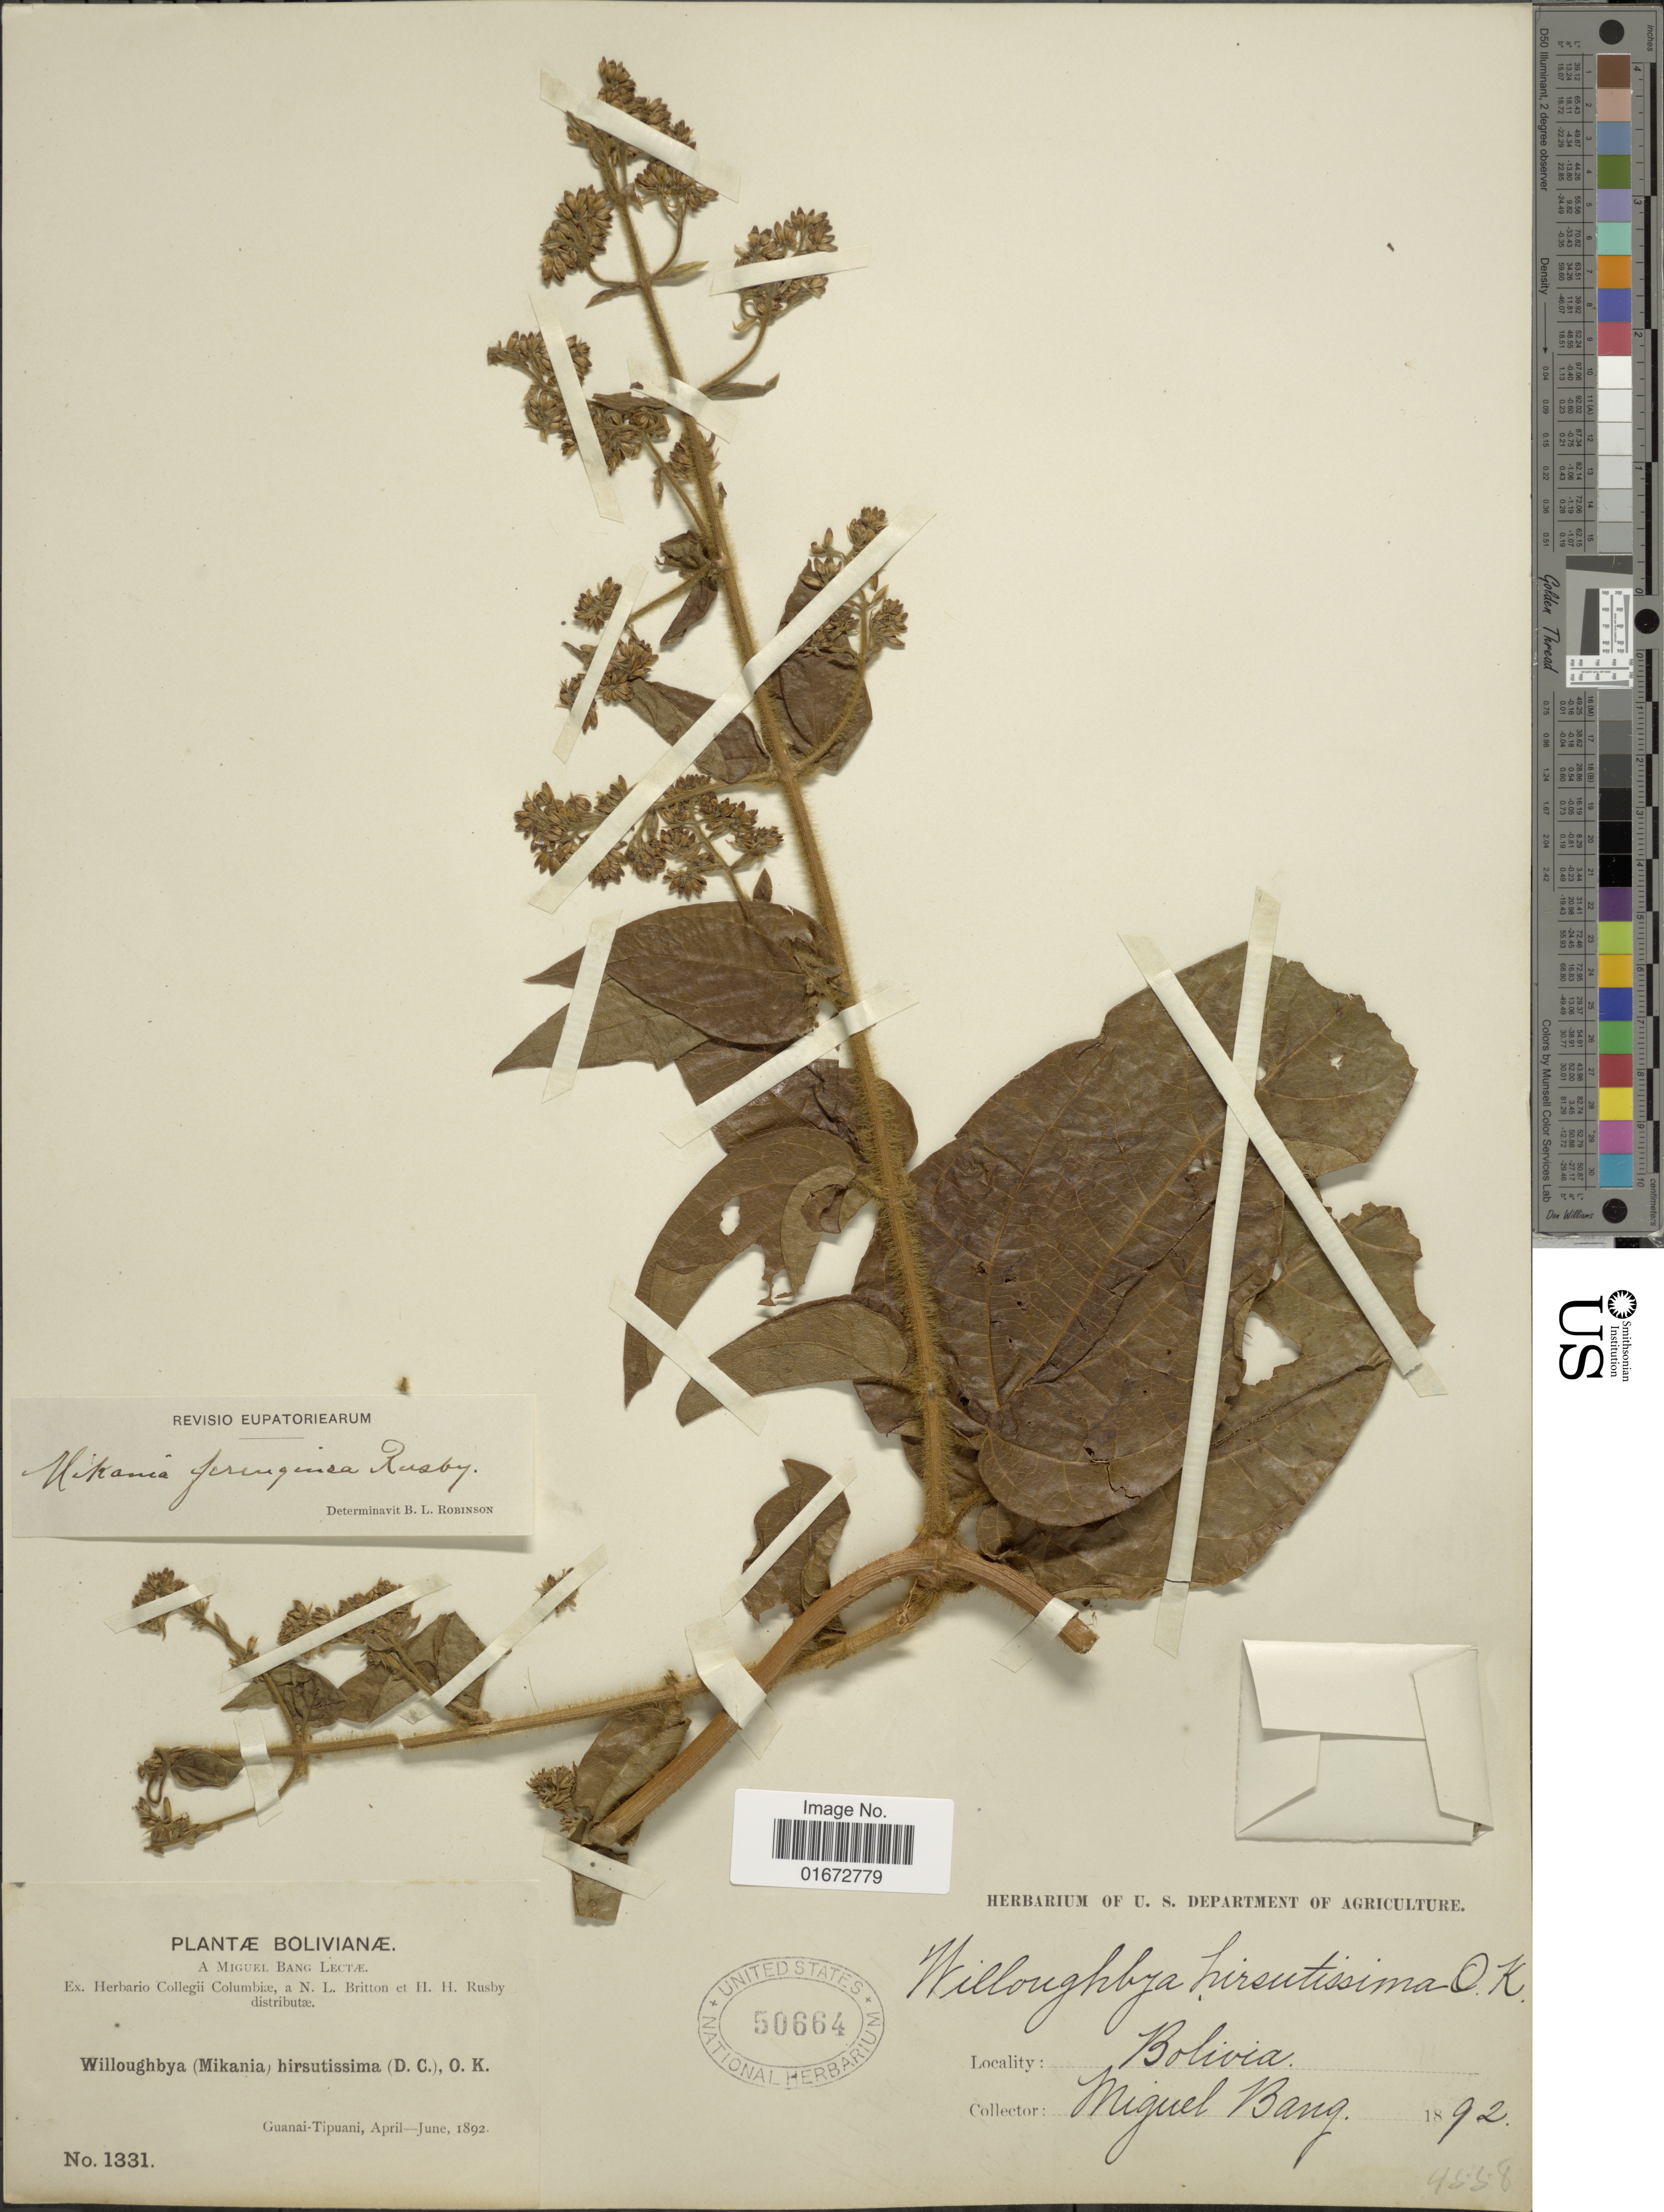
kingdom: Plantae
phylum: Tracheophyta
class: Magnoliopsida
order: Asterales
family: Asteraceae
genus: Mikania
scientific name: Mikania ferruginea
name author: (Rusby) Buchtien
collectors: M. Bang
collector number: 1331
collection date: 1892-04/1892-06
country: Bolivia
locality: Guanai-Tipuani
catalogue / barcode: US 50664